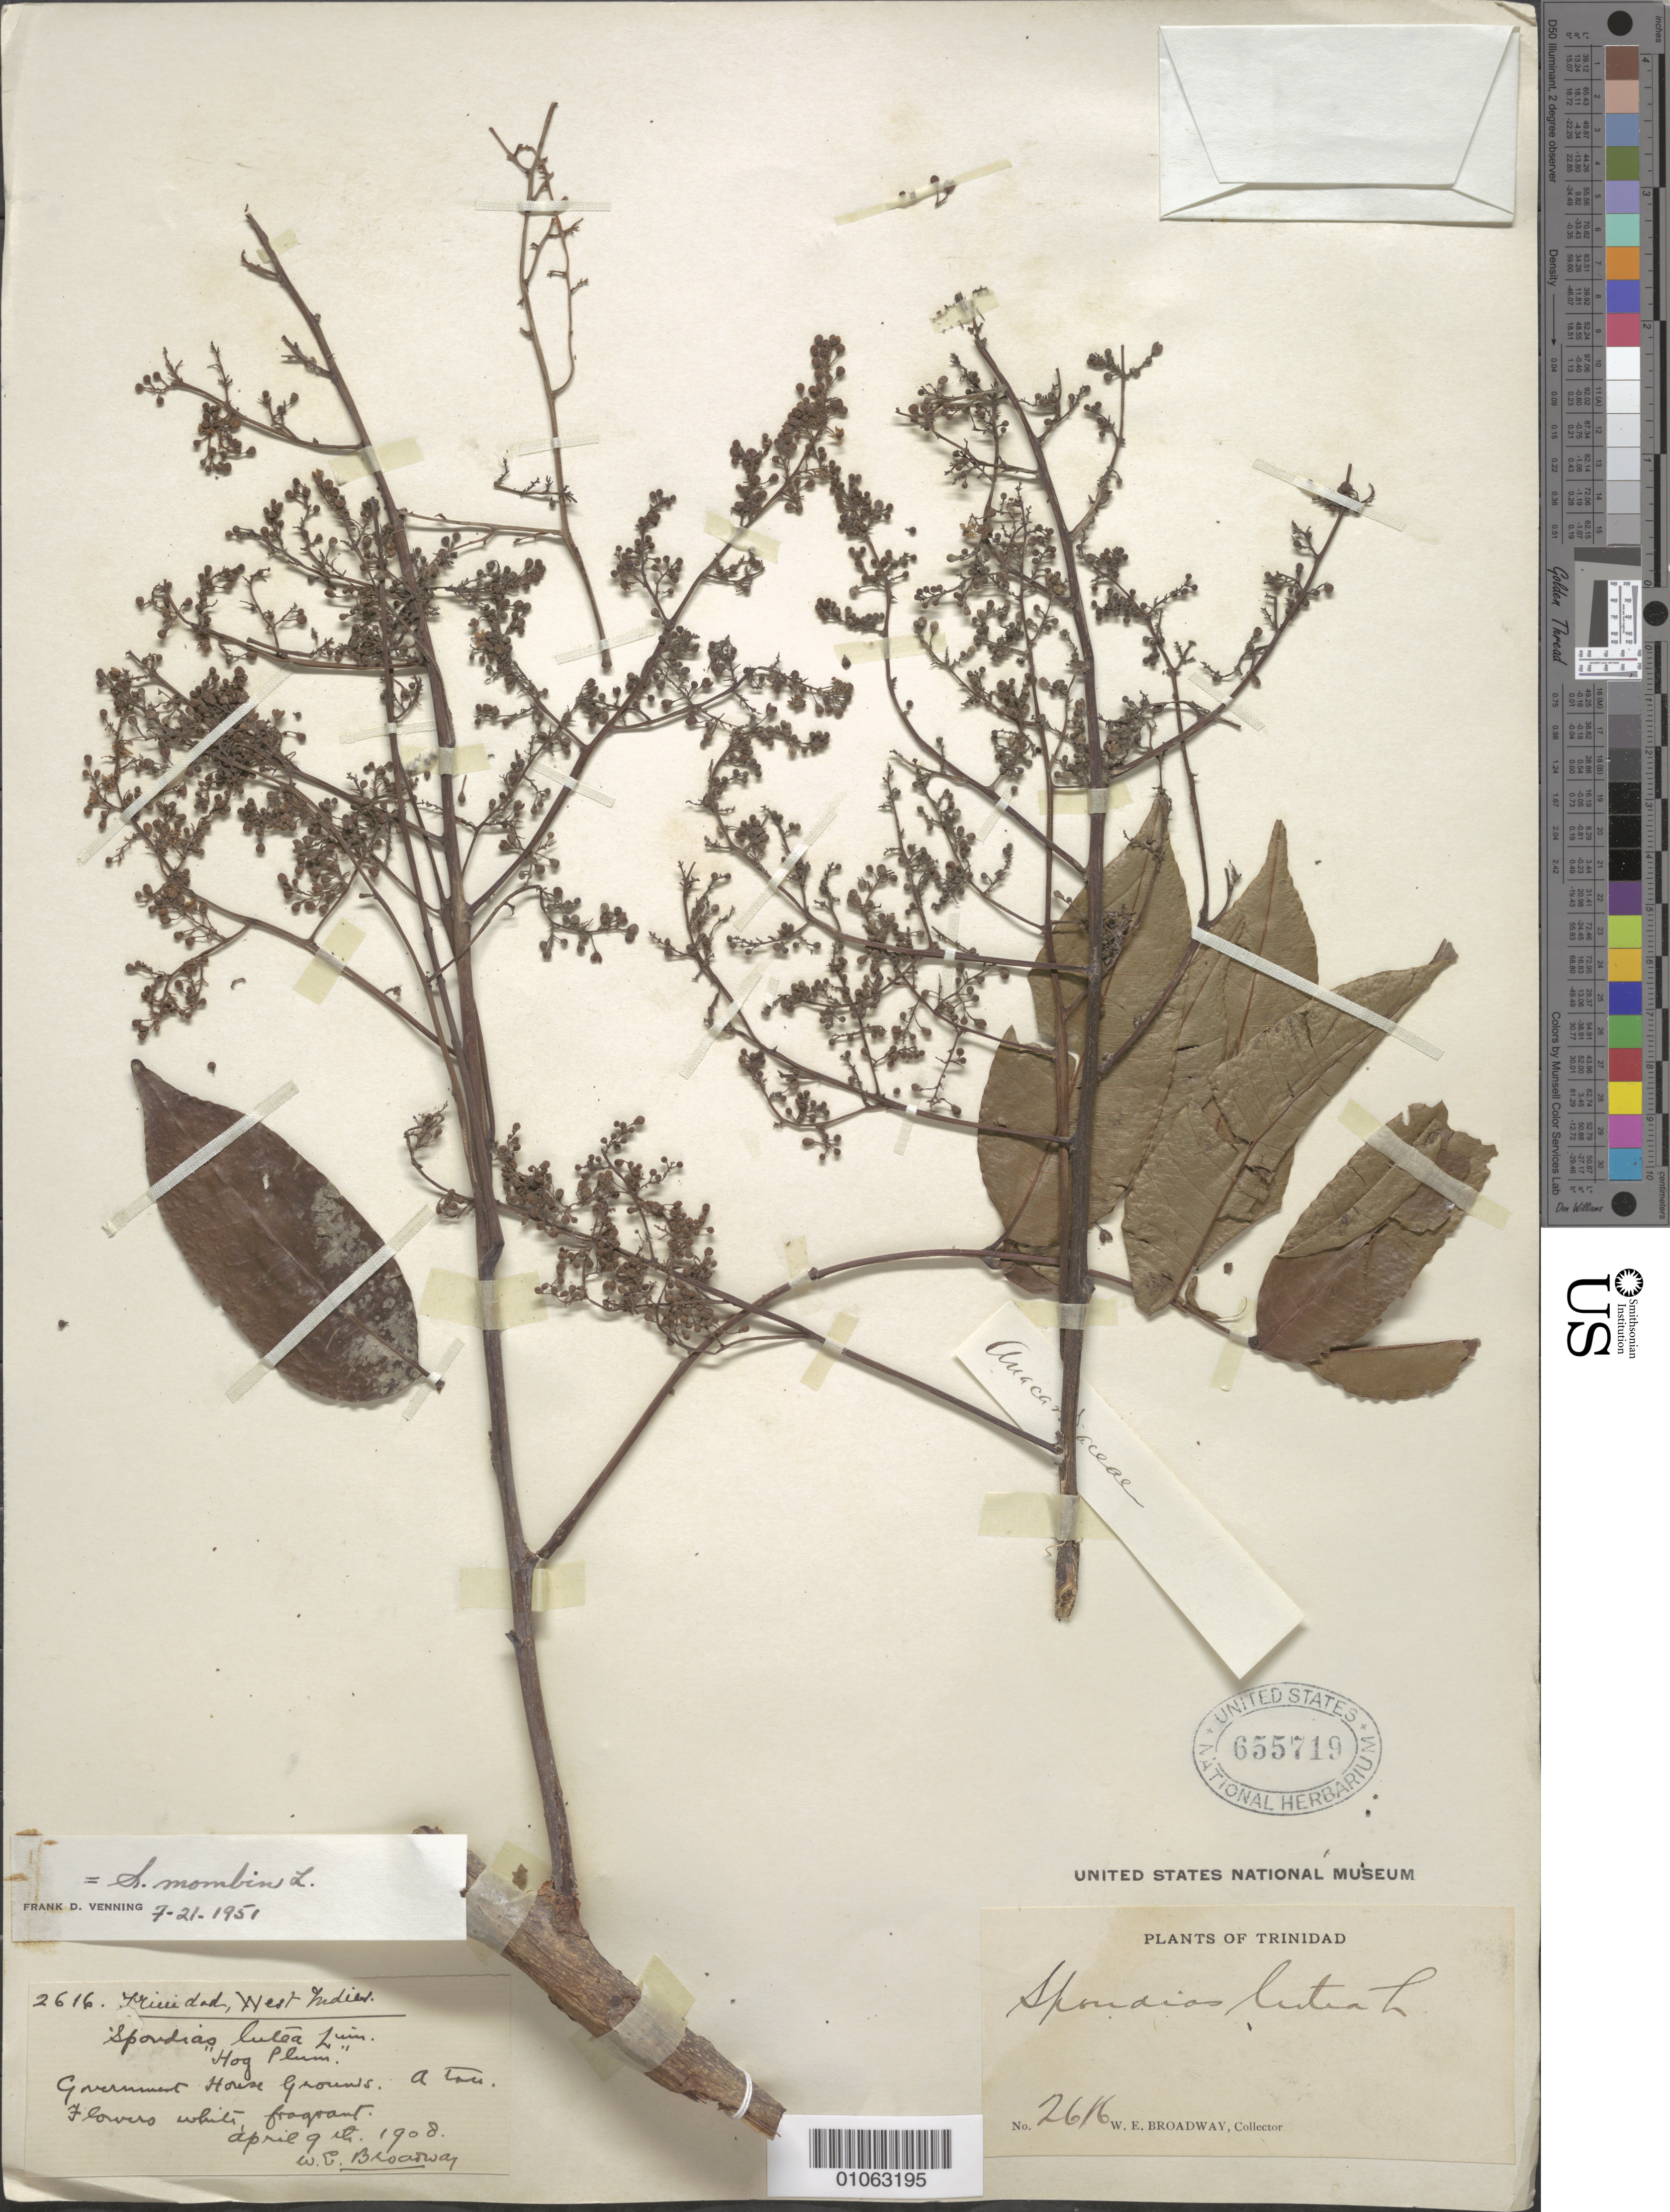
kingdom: Plantae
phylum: Tracheophyta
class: Magnoliopsida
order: Sapindales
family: Anacardiaceae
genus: Spondias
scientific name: Spondias mombin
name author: L.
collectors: W. E. Broadway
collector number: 2616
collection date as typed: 09 Apr 1908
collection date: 1908-04-09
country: Trinidad and Tobago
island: Trinidad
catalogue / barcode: US 655719